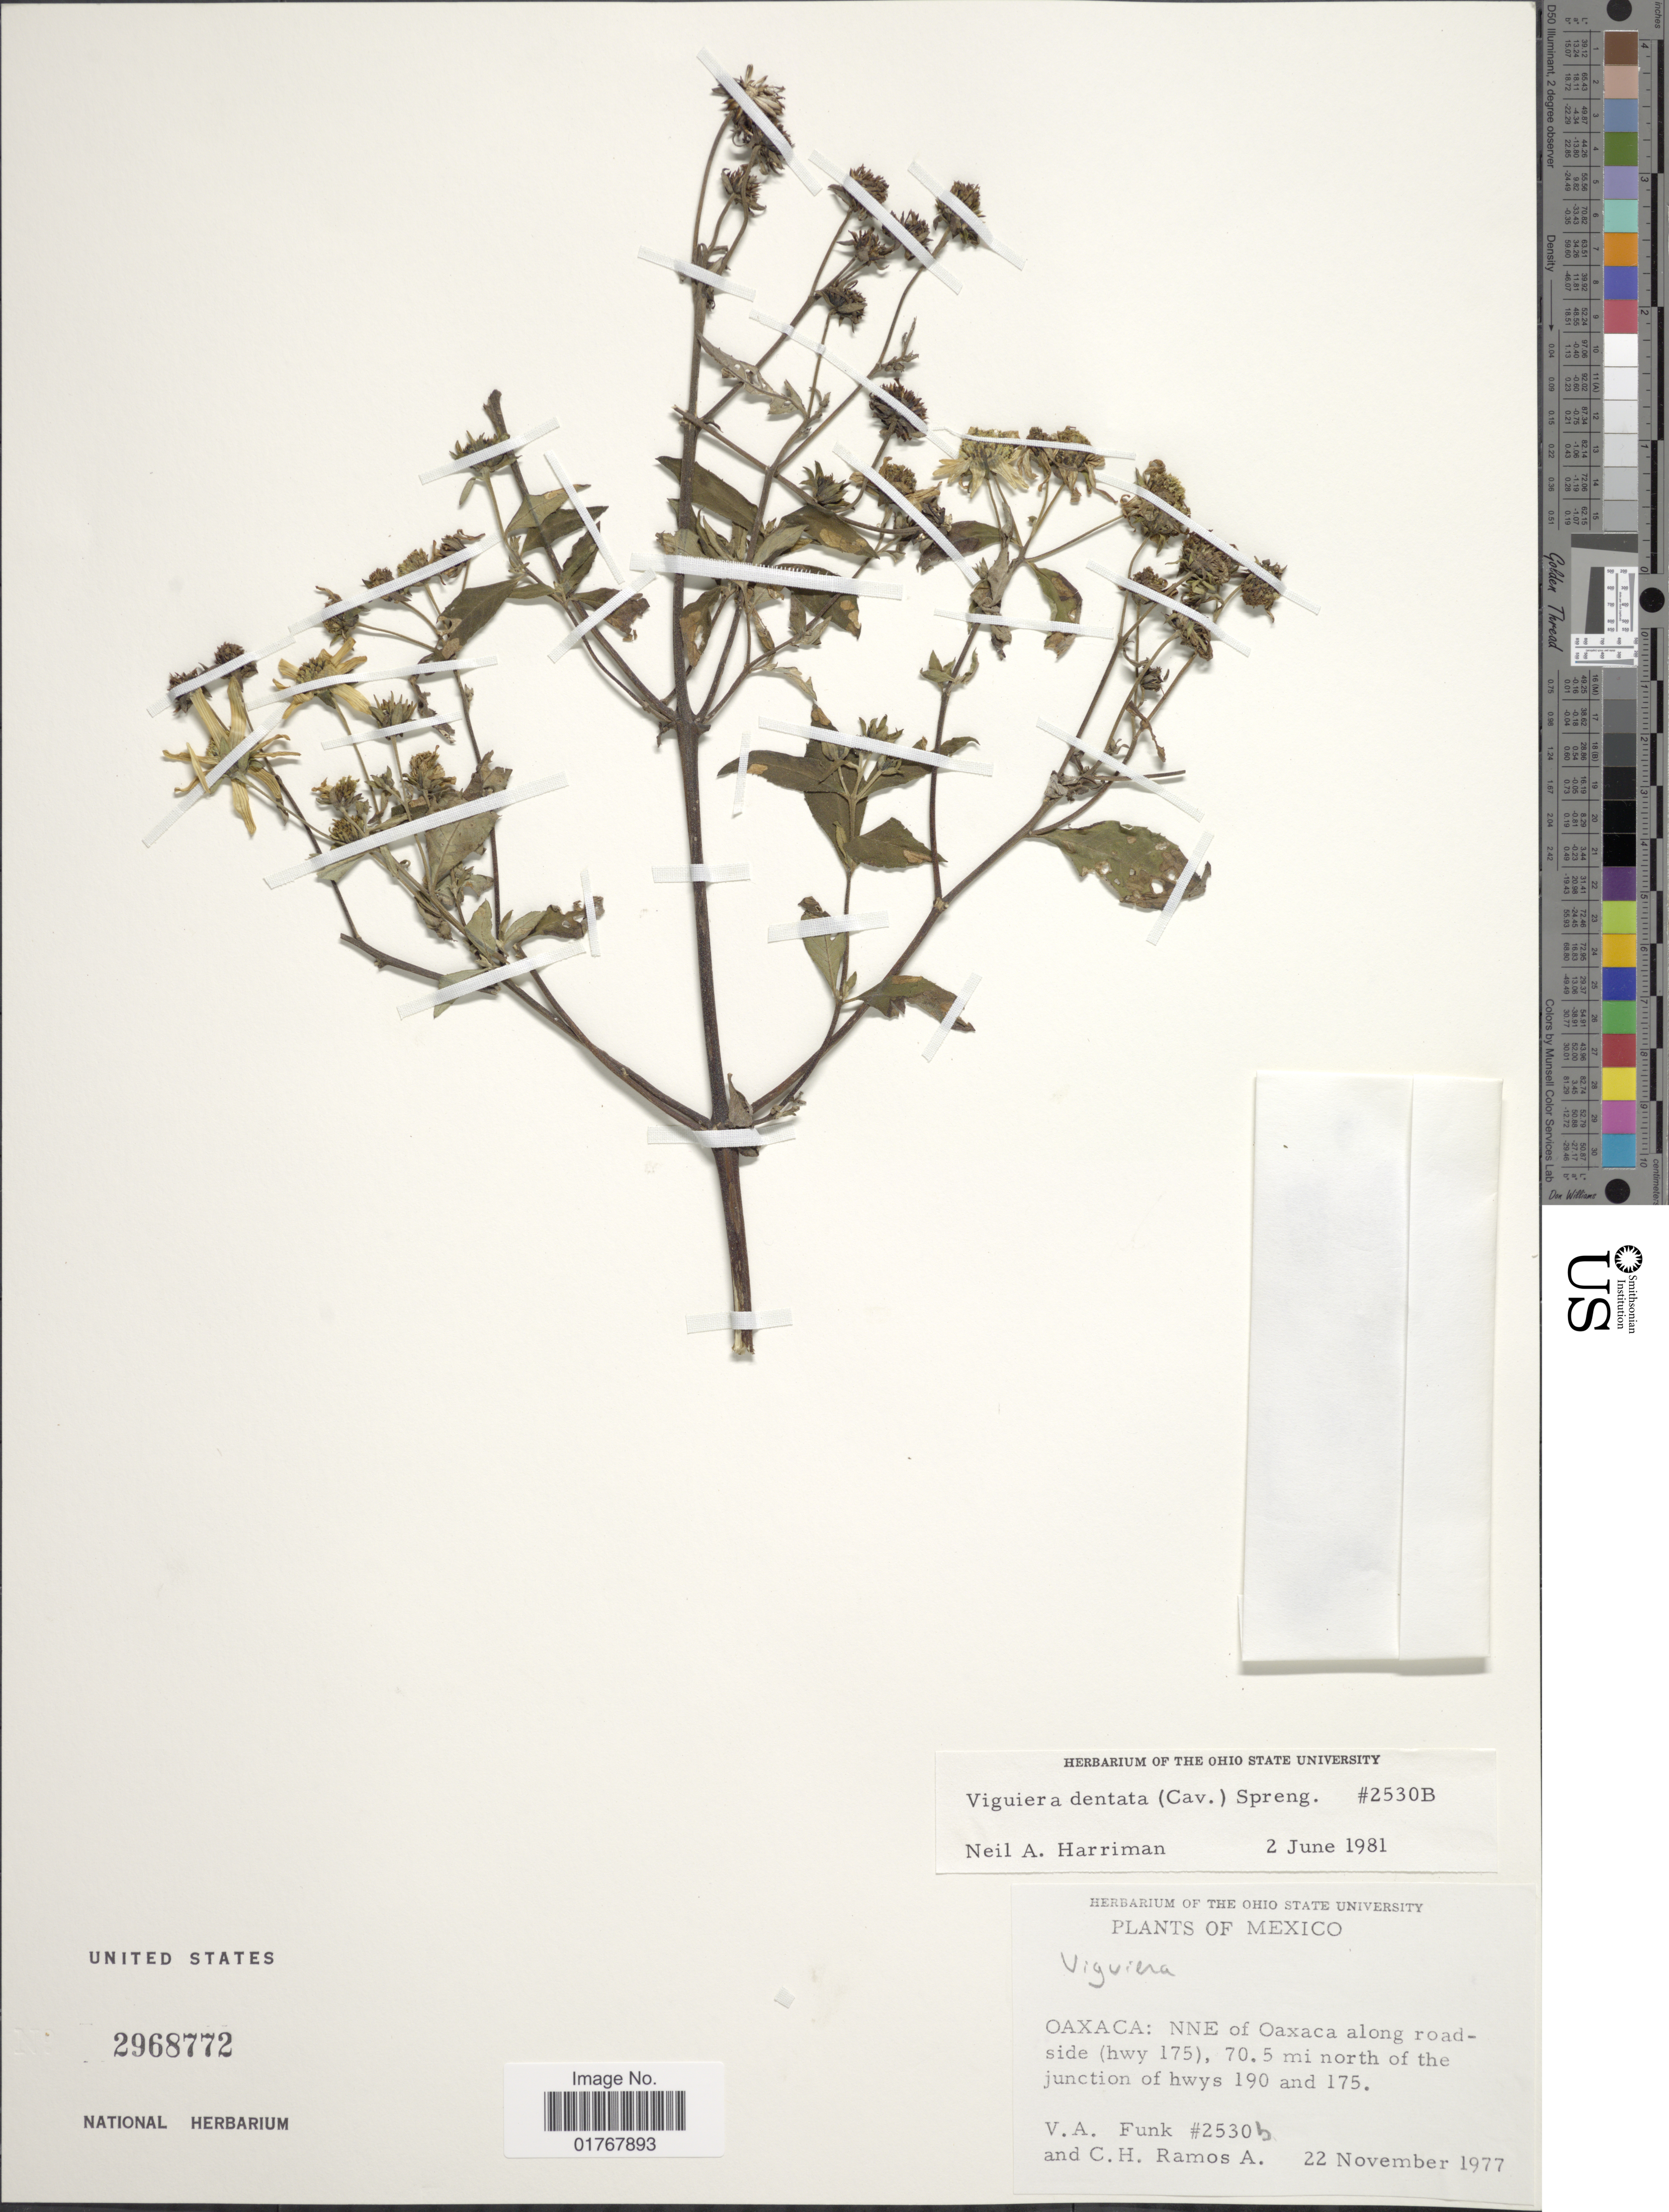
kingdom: Plantae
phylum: Tracheophyta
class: Magnoliopsida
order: Asterales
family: Asteraceae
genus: Viguiera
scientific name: Viguiera dentata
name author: (Cav.) Spreng.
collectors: V. Funk & C. H. Ramos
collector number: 2530b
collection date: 1977-11-22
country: Mexico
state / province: Oaxaca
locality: NNE of Oaxaca along roadside (hwy 175), 70.5 mi north of the junction of hwys 190 and 175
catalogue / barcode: US 2968772